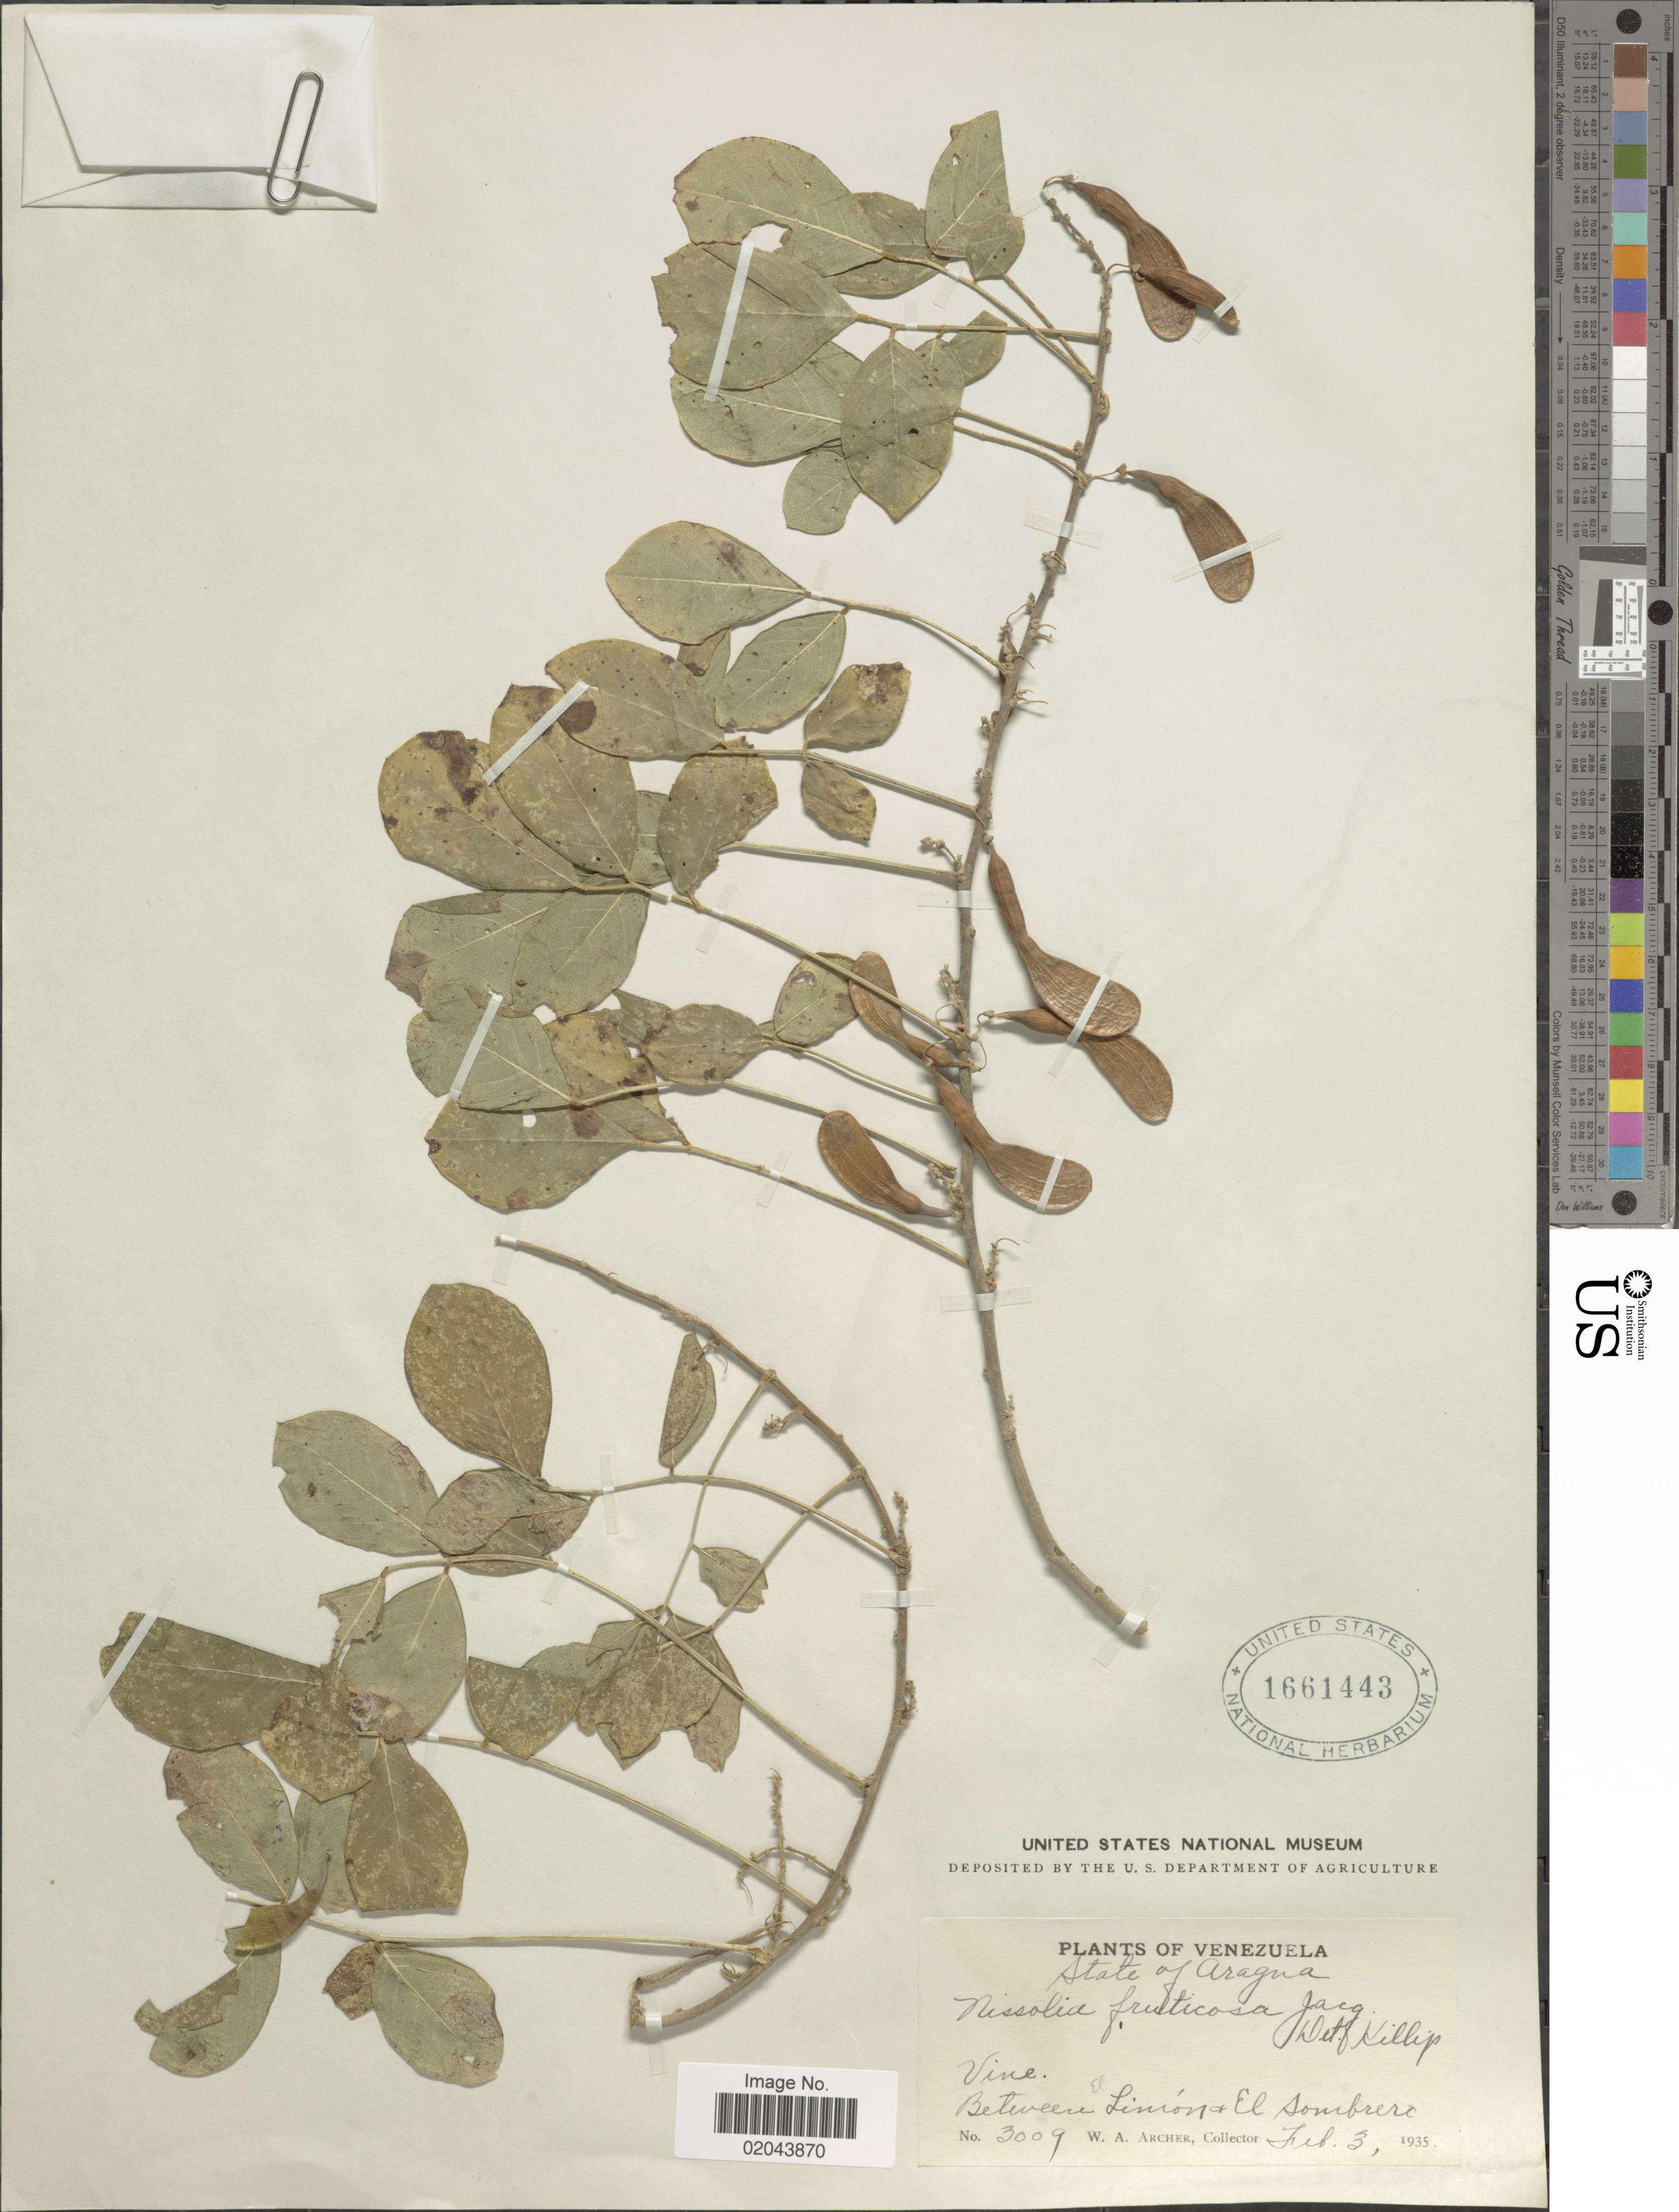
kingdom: Plantae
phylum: Tracheophyta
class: Magnoliopsida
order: Fabales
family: Fabaceae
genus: Nissolia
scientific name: Nissolia fruticosa var. fruticosa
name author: Jacq.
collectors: W. A. Archer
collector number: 3009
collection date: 1935-02-03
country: Paraguay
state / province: Alto Paraguay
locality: Between Limon + El Sombrero.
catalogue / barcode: US 1661443